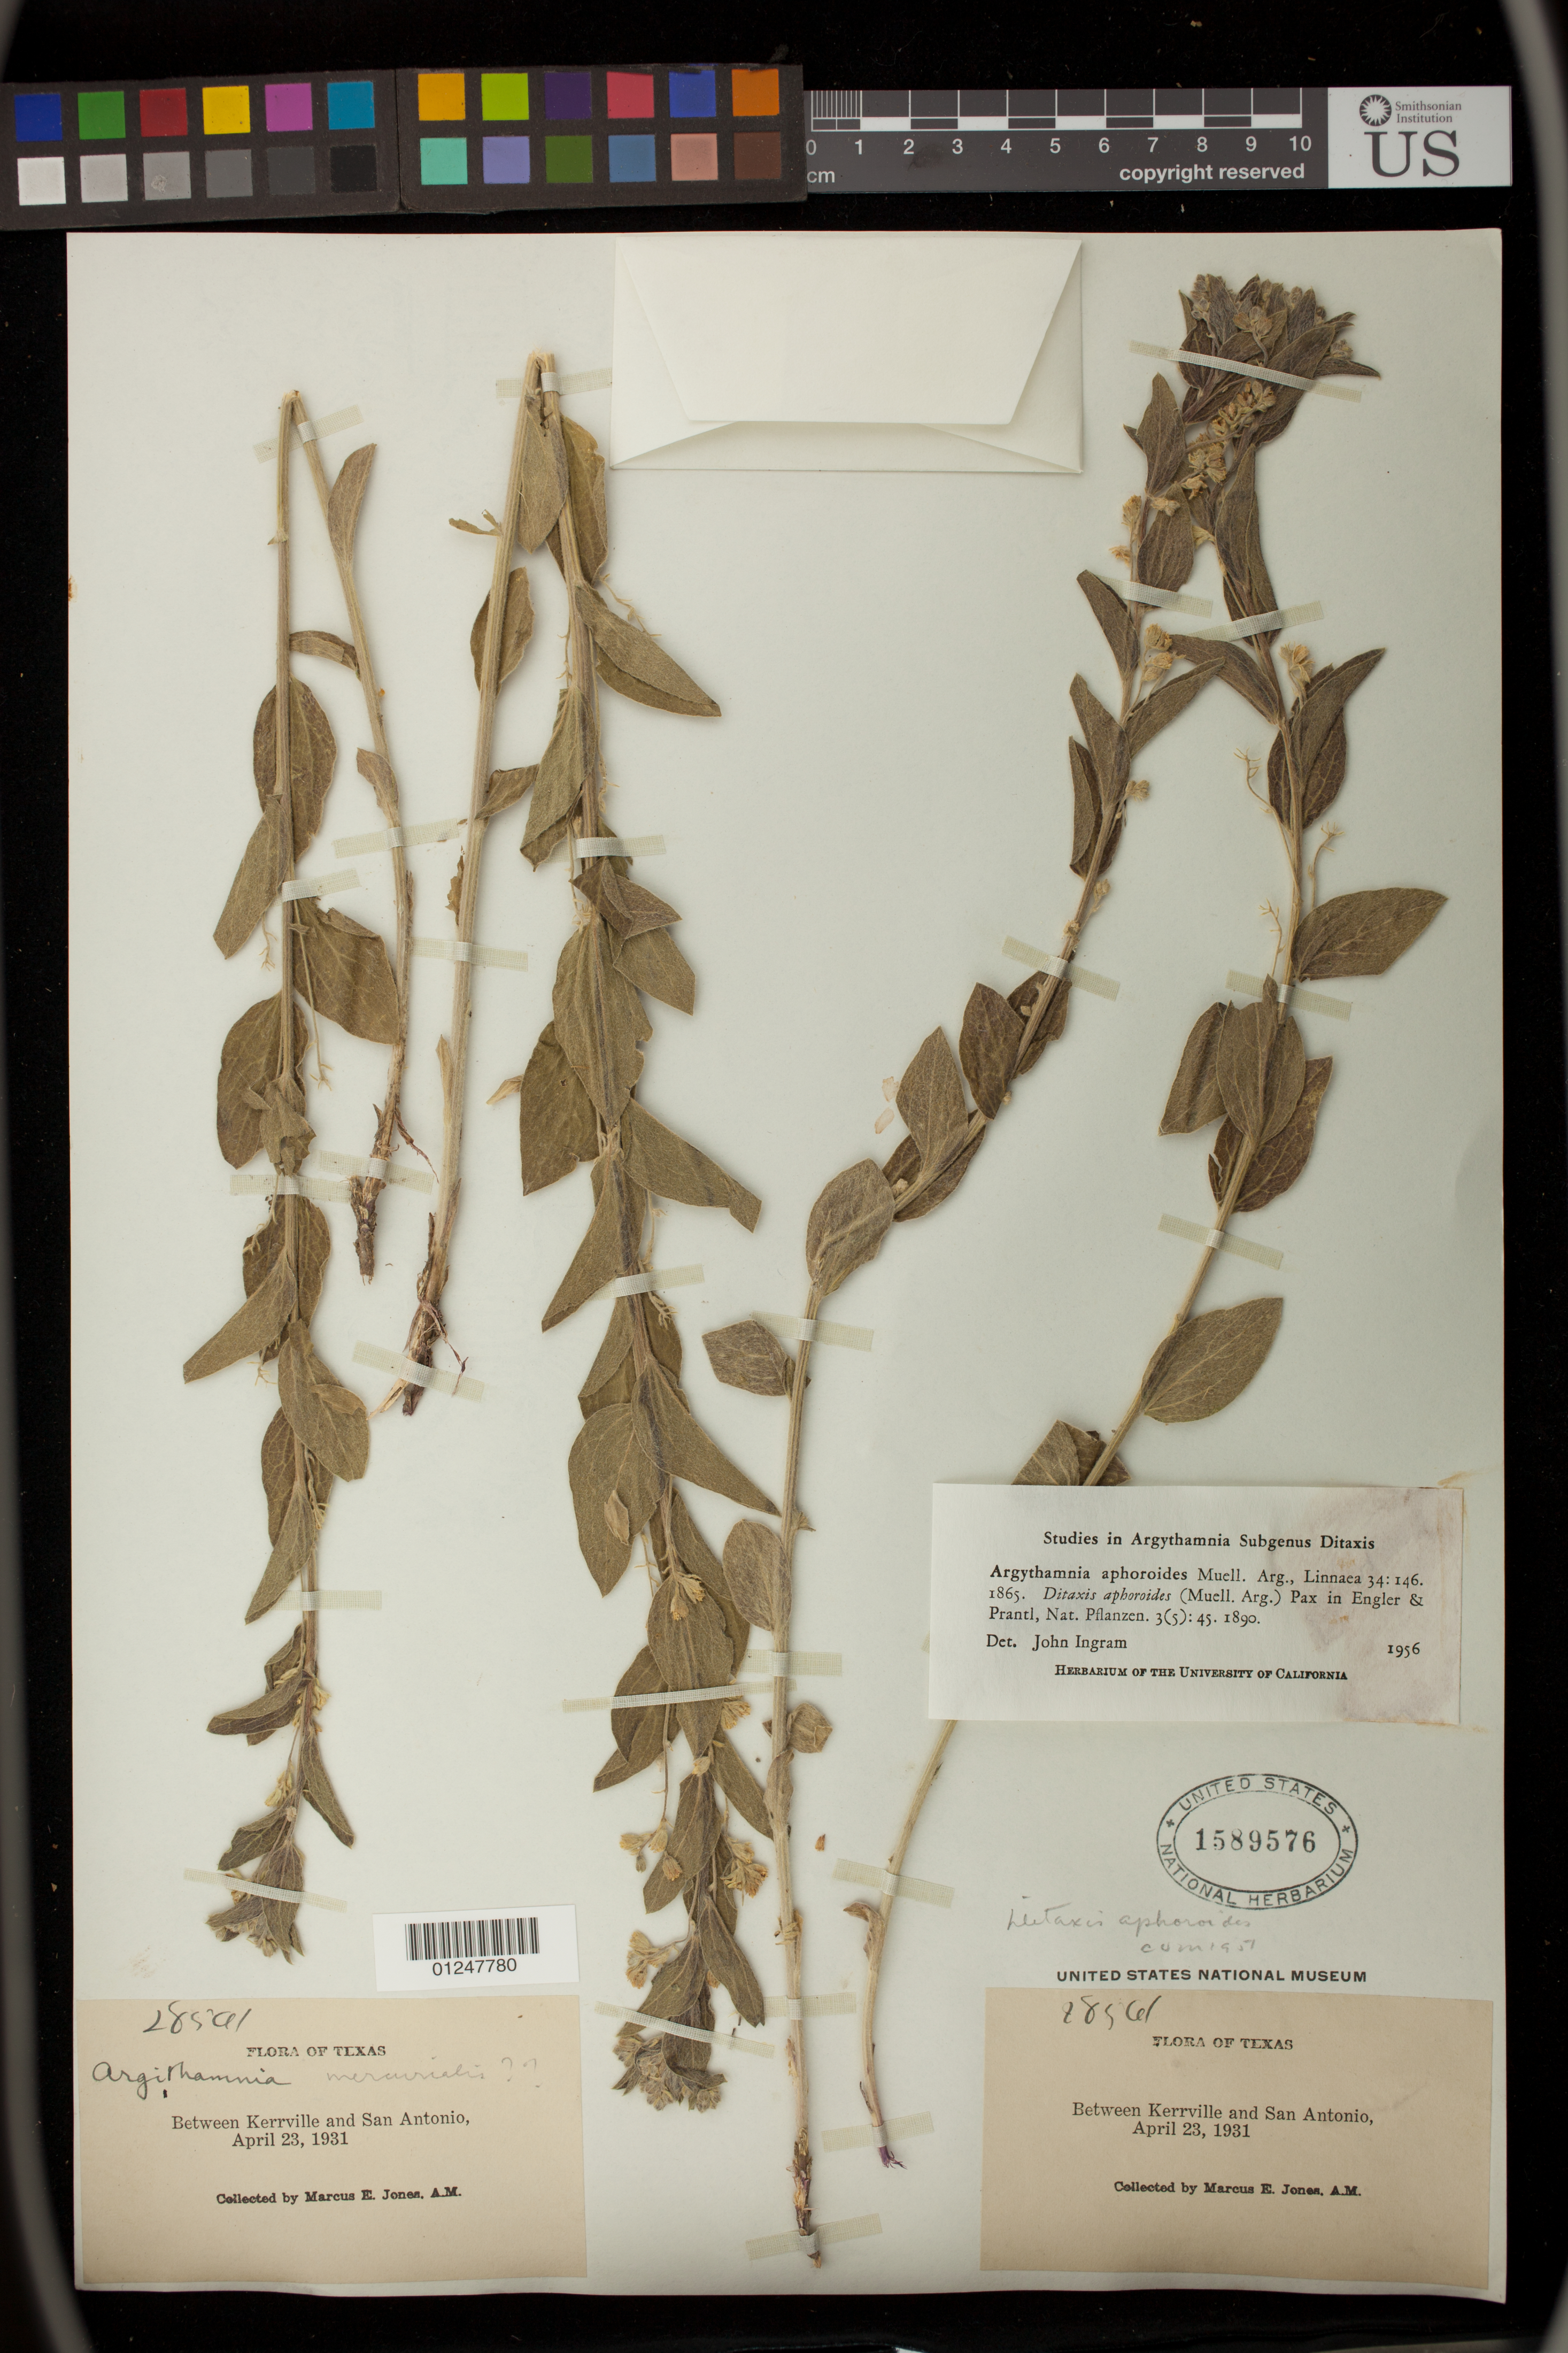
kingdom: Plantae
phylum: Tracheophyta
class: Magnoliopsida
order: Malpighiales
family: Euphorbiaceae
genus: Argythamnia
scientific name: Argythamnia aphoroides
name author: Müll. Arg.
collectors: M. E. Jones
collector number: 18561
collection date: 1931-04-23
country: United States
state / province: Texas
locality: Between Kerrville and San Antonio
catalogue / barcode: US 1589576